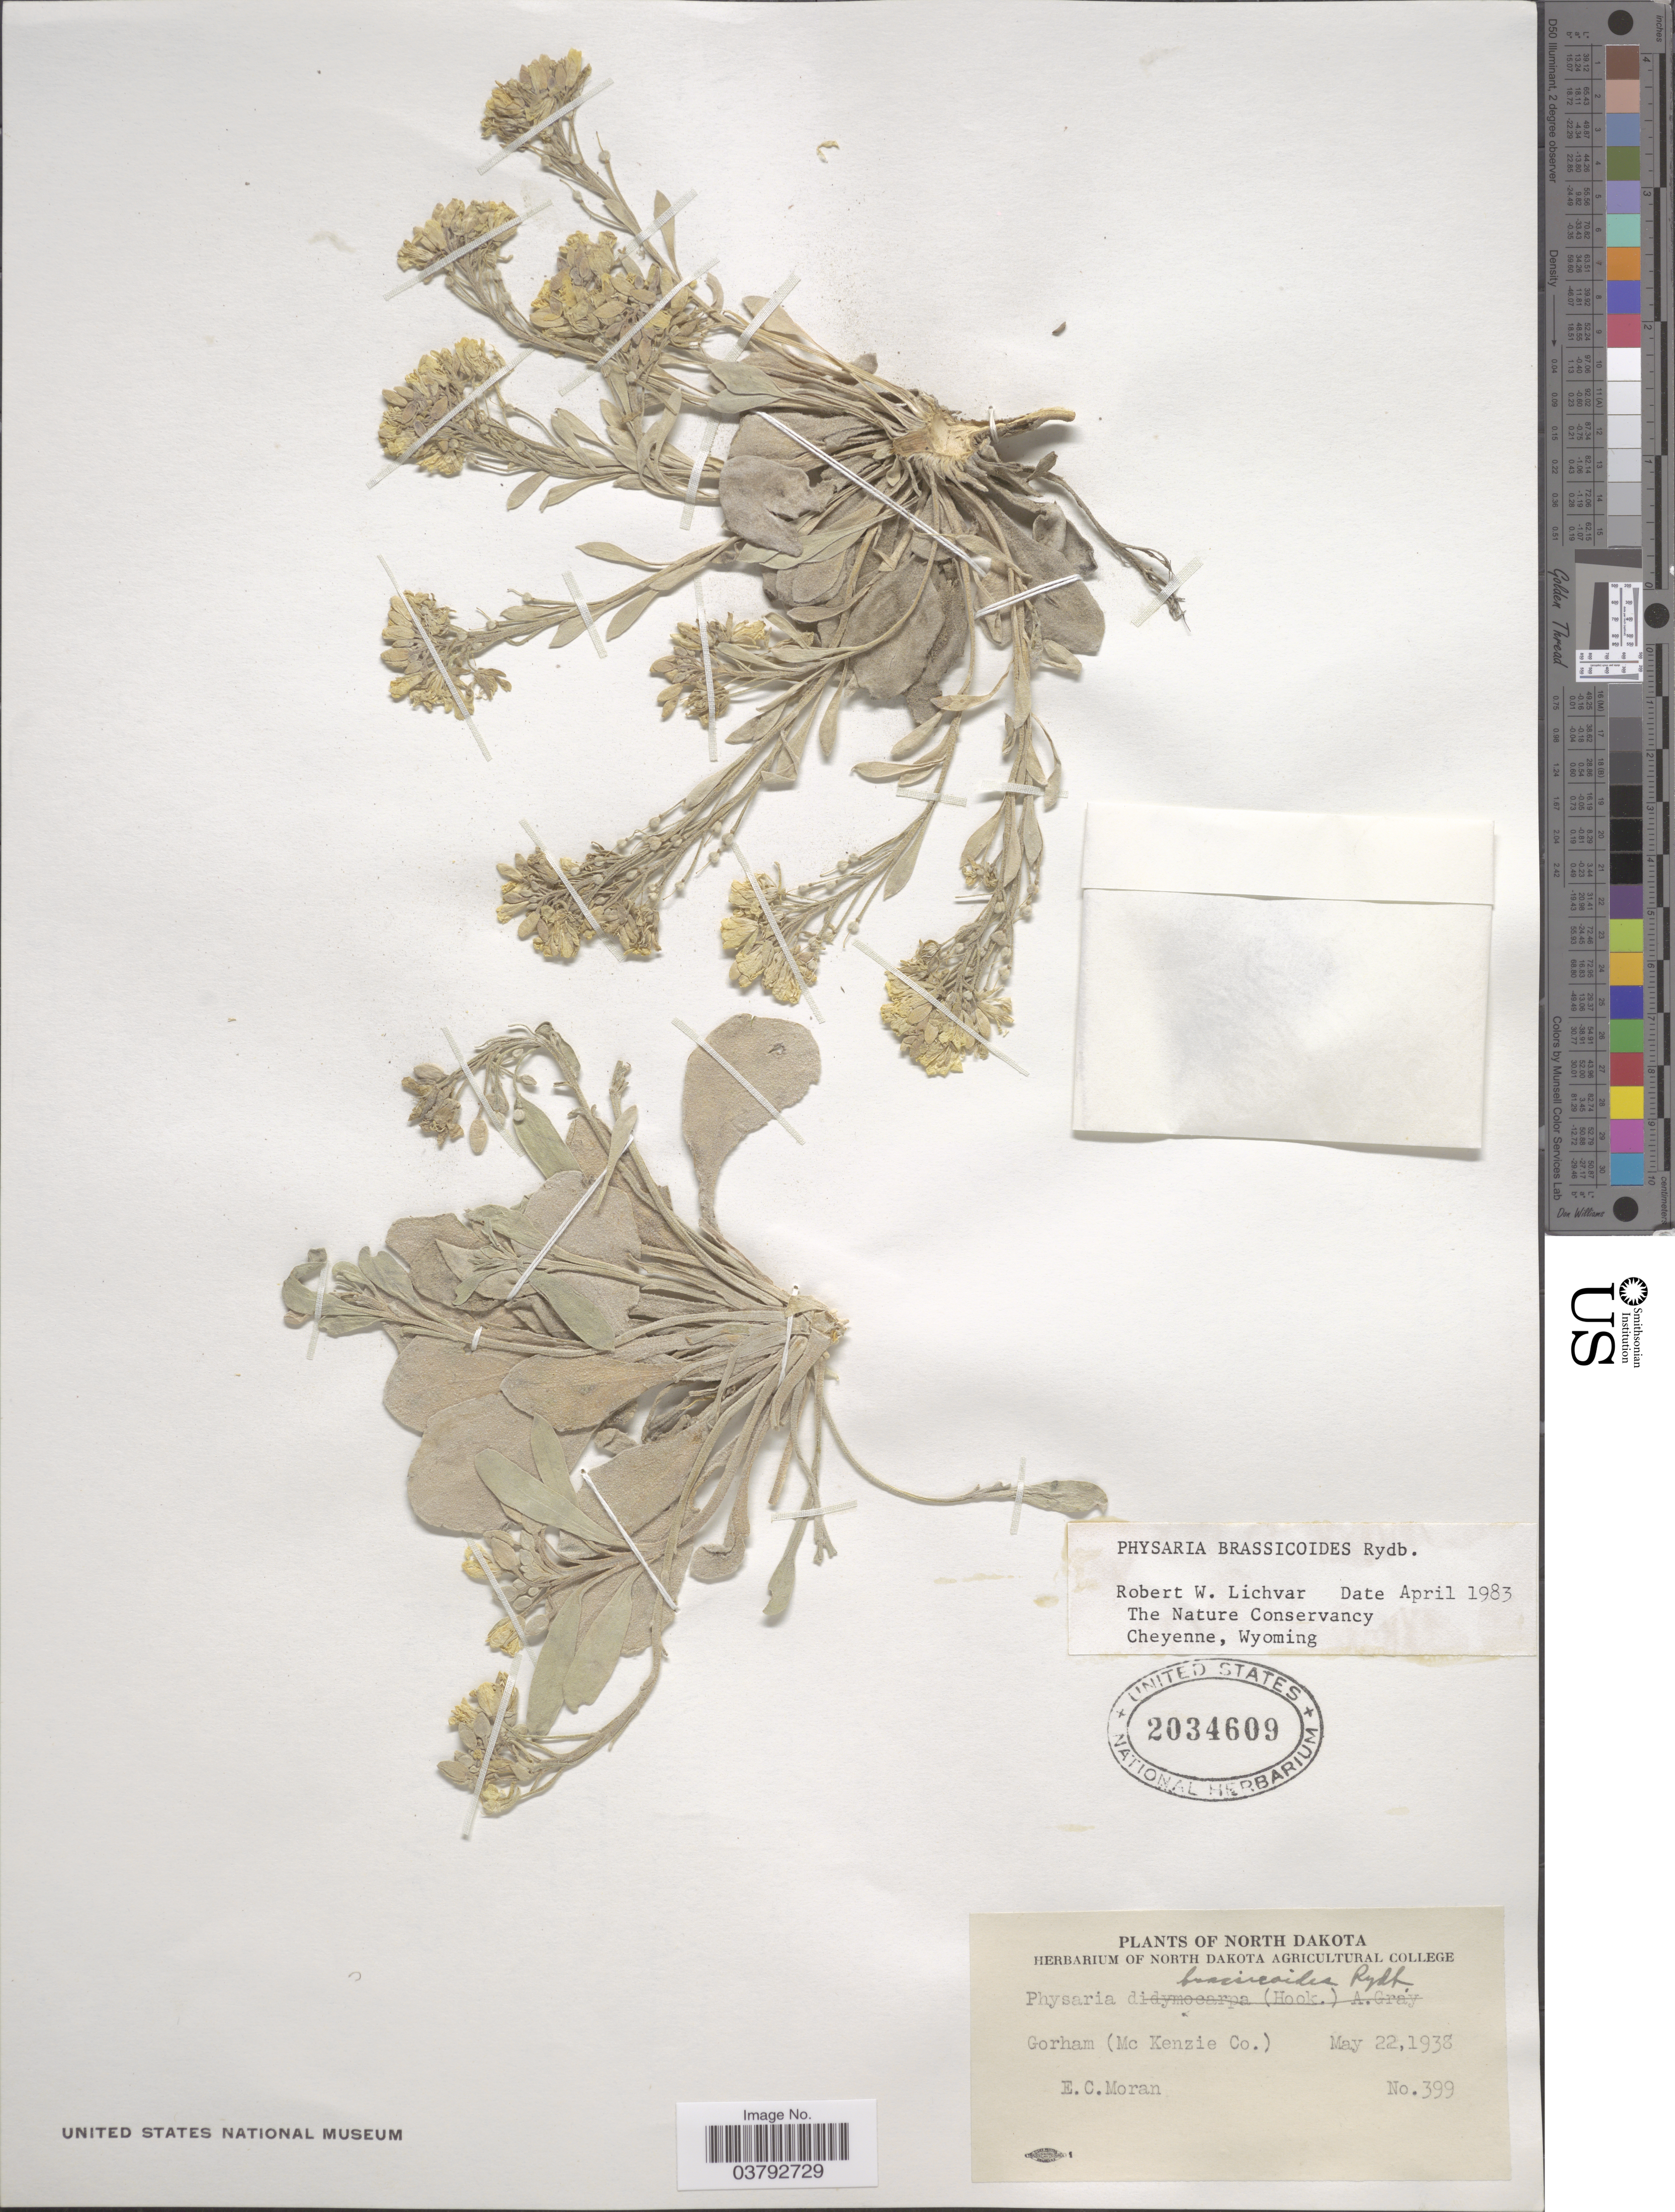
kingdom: Plantae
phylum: Tracheophyta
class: Magnoliopsida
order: Brassicales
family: Brassicaceae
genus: Physaria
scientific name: Physaria brassicoides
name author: Rydb.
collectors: E. C. Moran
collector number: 399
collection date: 1938-05-22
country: United States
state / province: North Dakota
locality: Gorham (Mc Kenzie Co.).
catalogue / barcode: US 2034609